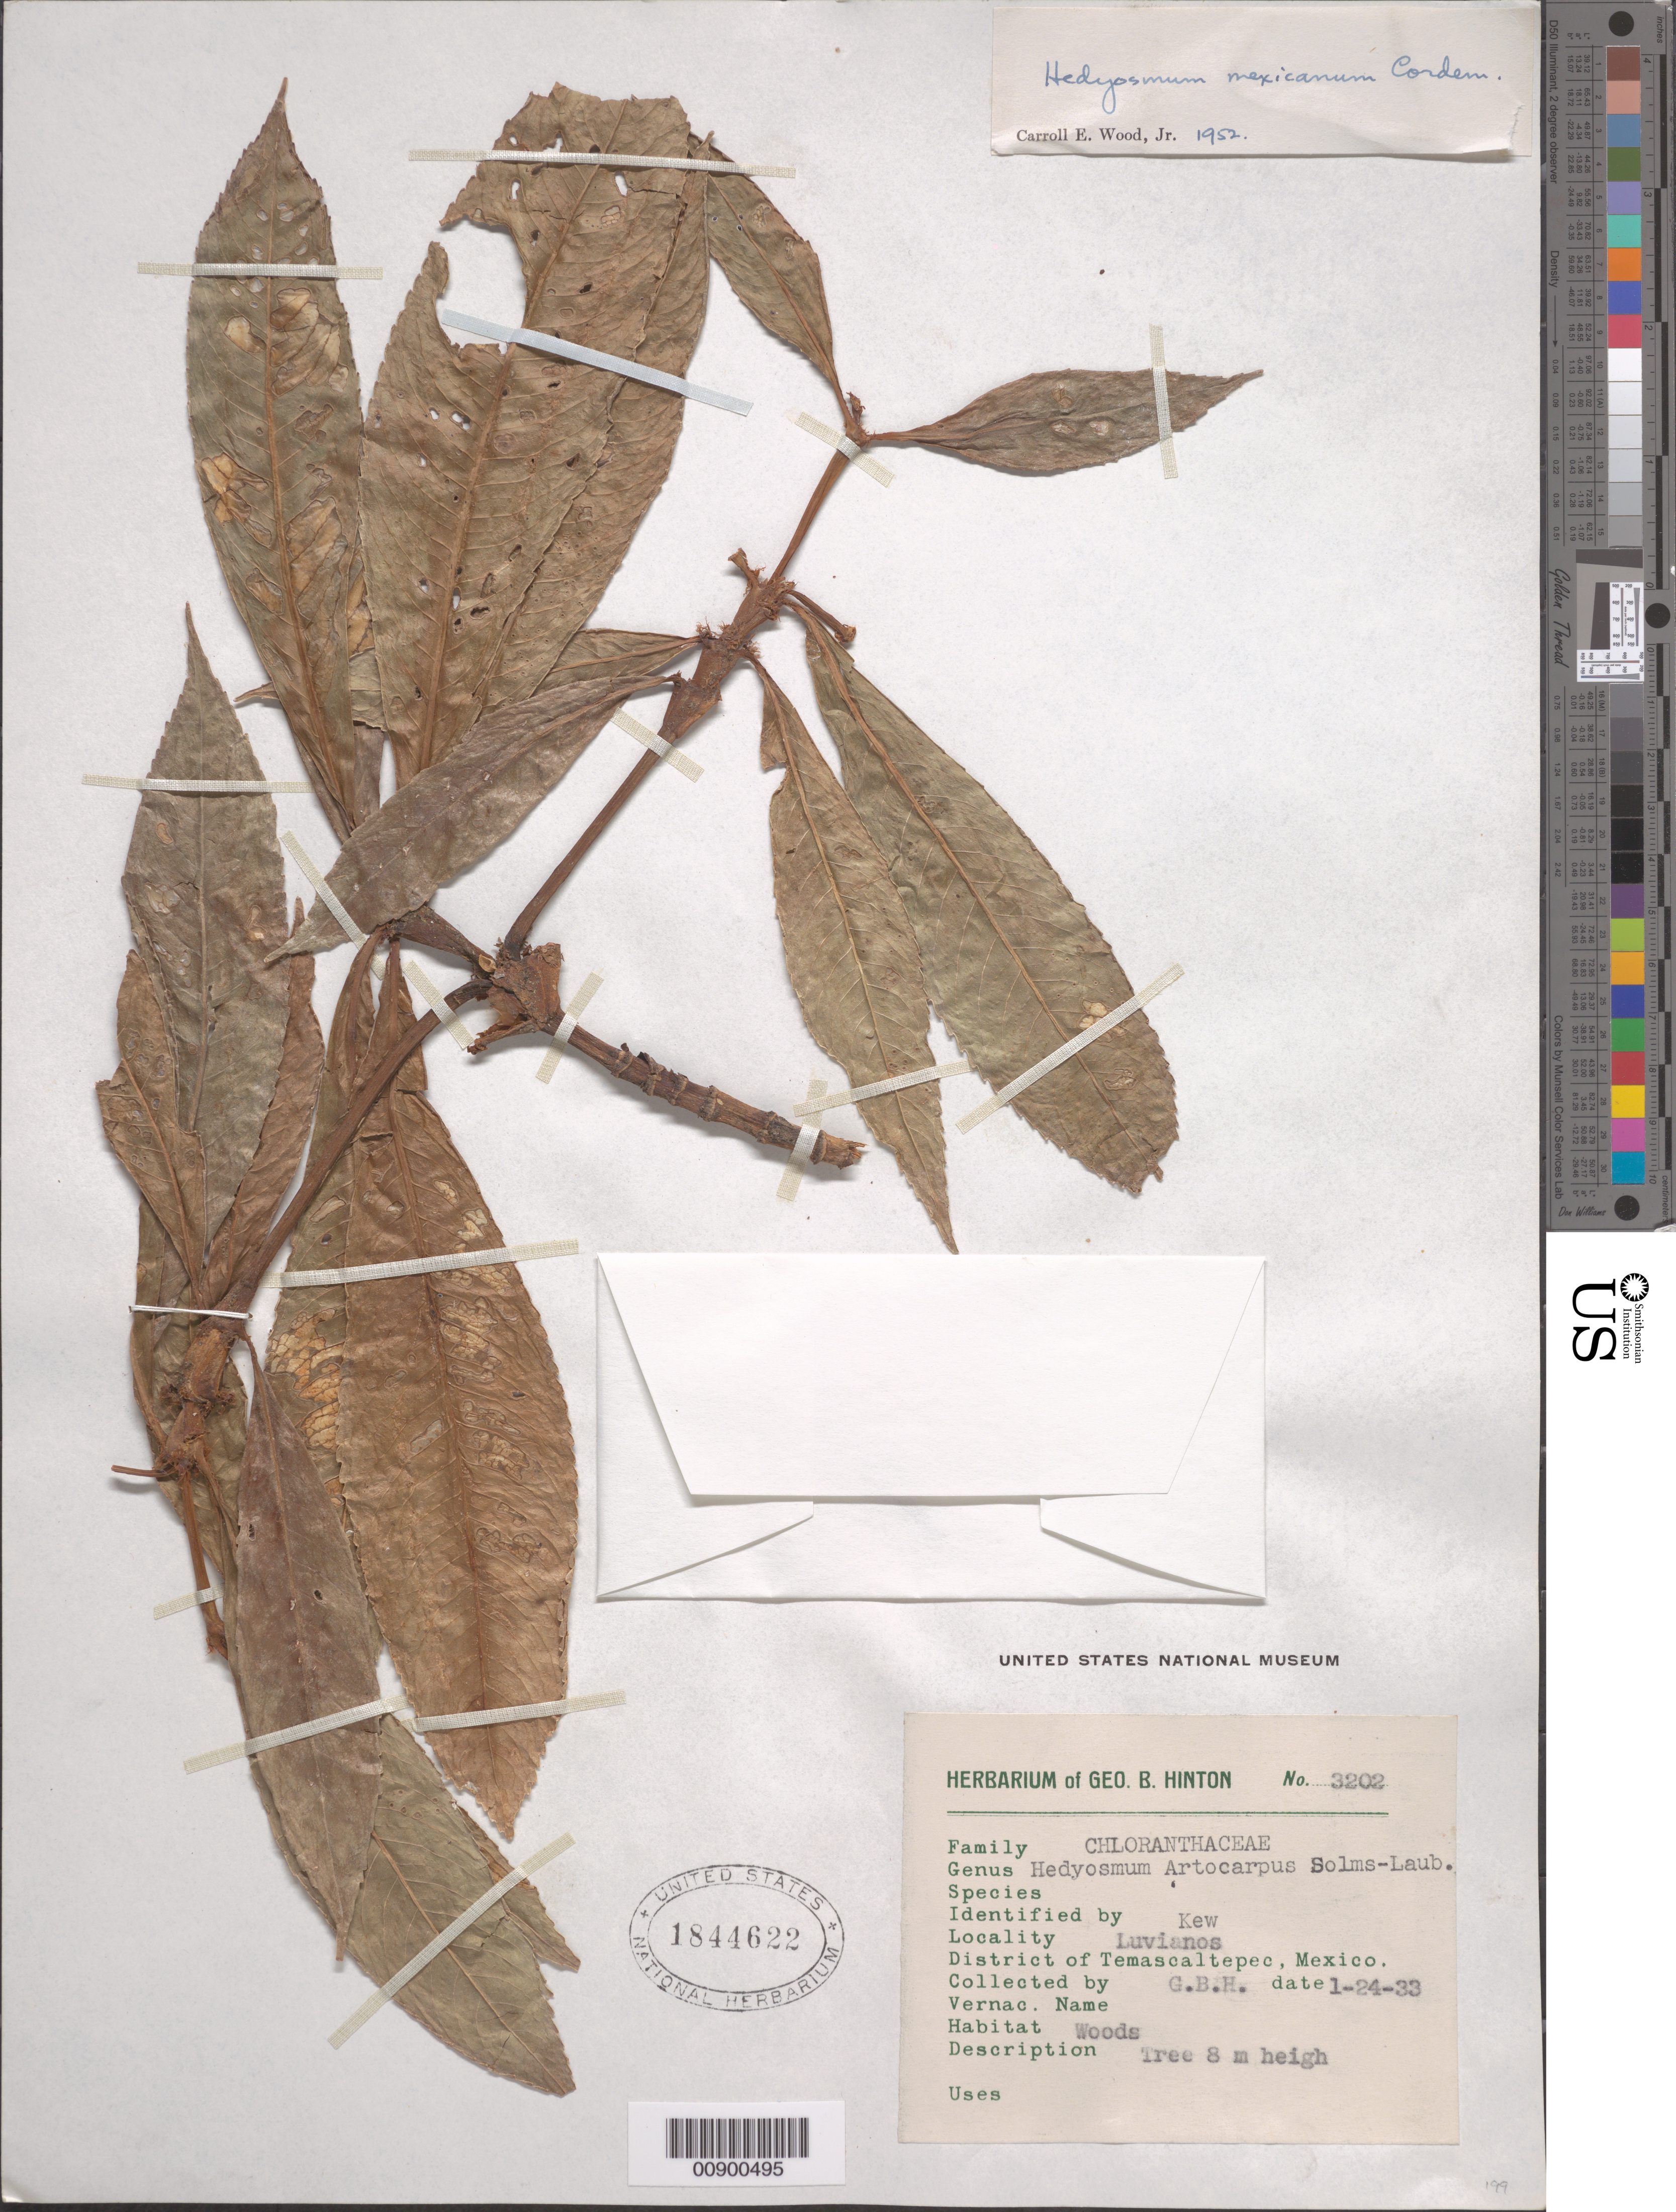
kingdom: Plantae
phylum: Tracheophyta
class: Magnoliopsida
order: Chloranthales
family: Chloranthaceae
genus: Hedyosmum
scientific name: Hedyosmum mexicanum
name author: C. Cordem.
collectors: G. B. Hinton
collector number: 3202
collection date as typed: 24 Jan 1933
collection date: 1933-01-24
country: Mexico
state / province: México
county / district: Temascaltepec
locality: Luvianos, District of Temascaltepec, State of Mexico.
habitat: Woods.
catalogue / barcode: US 1844622